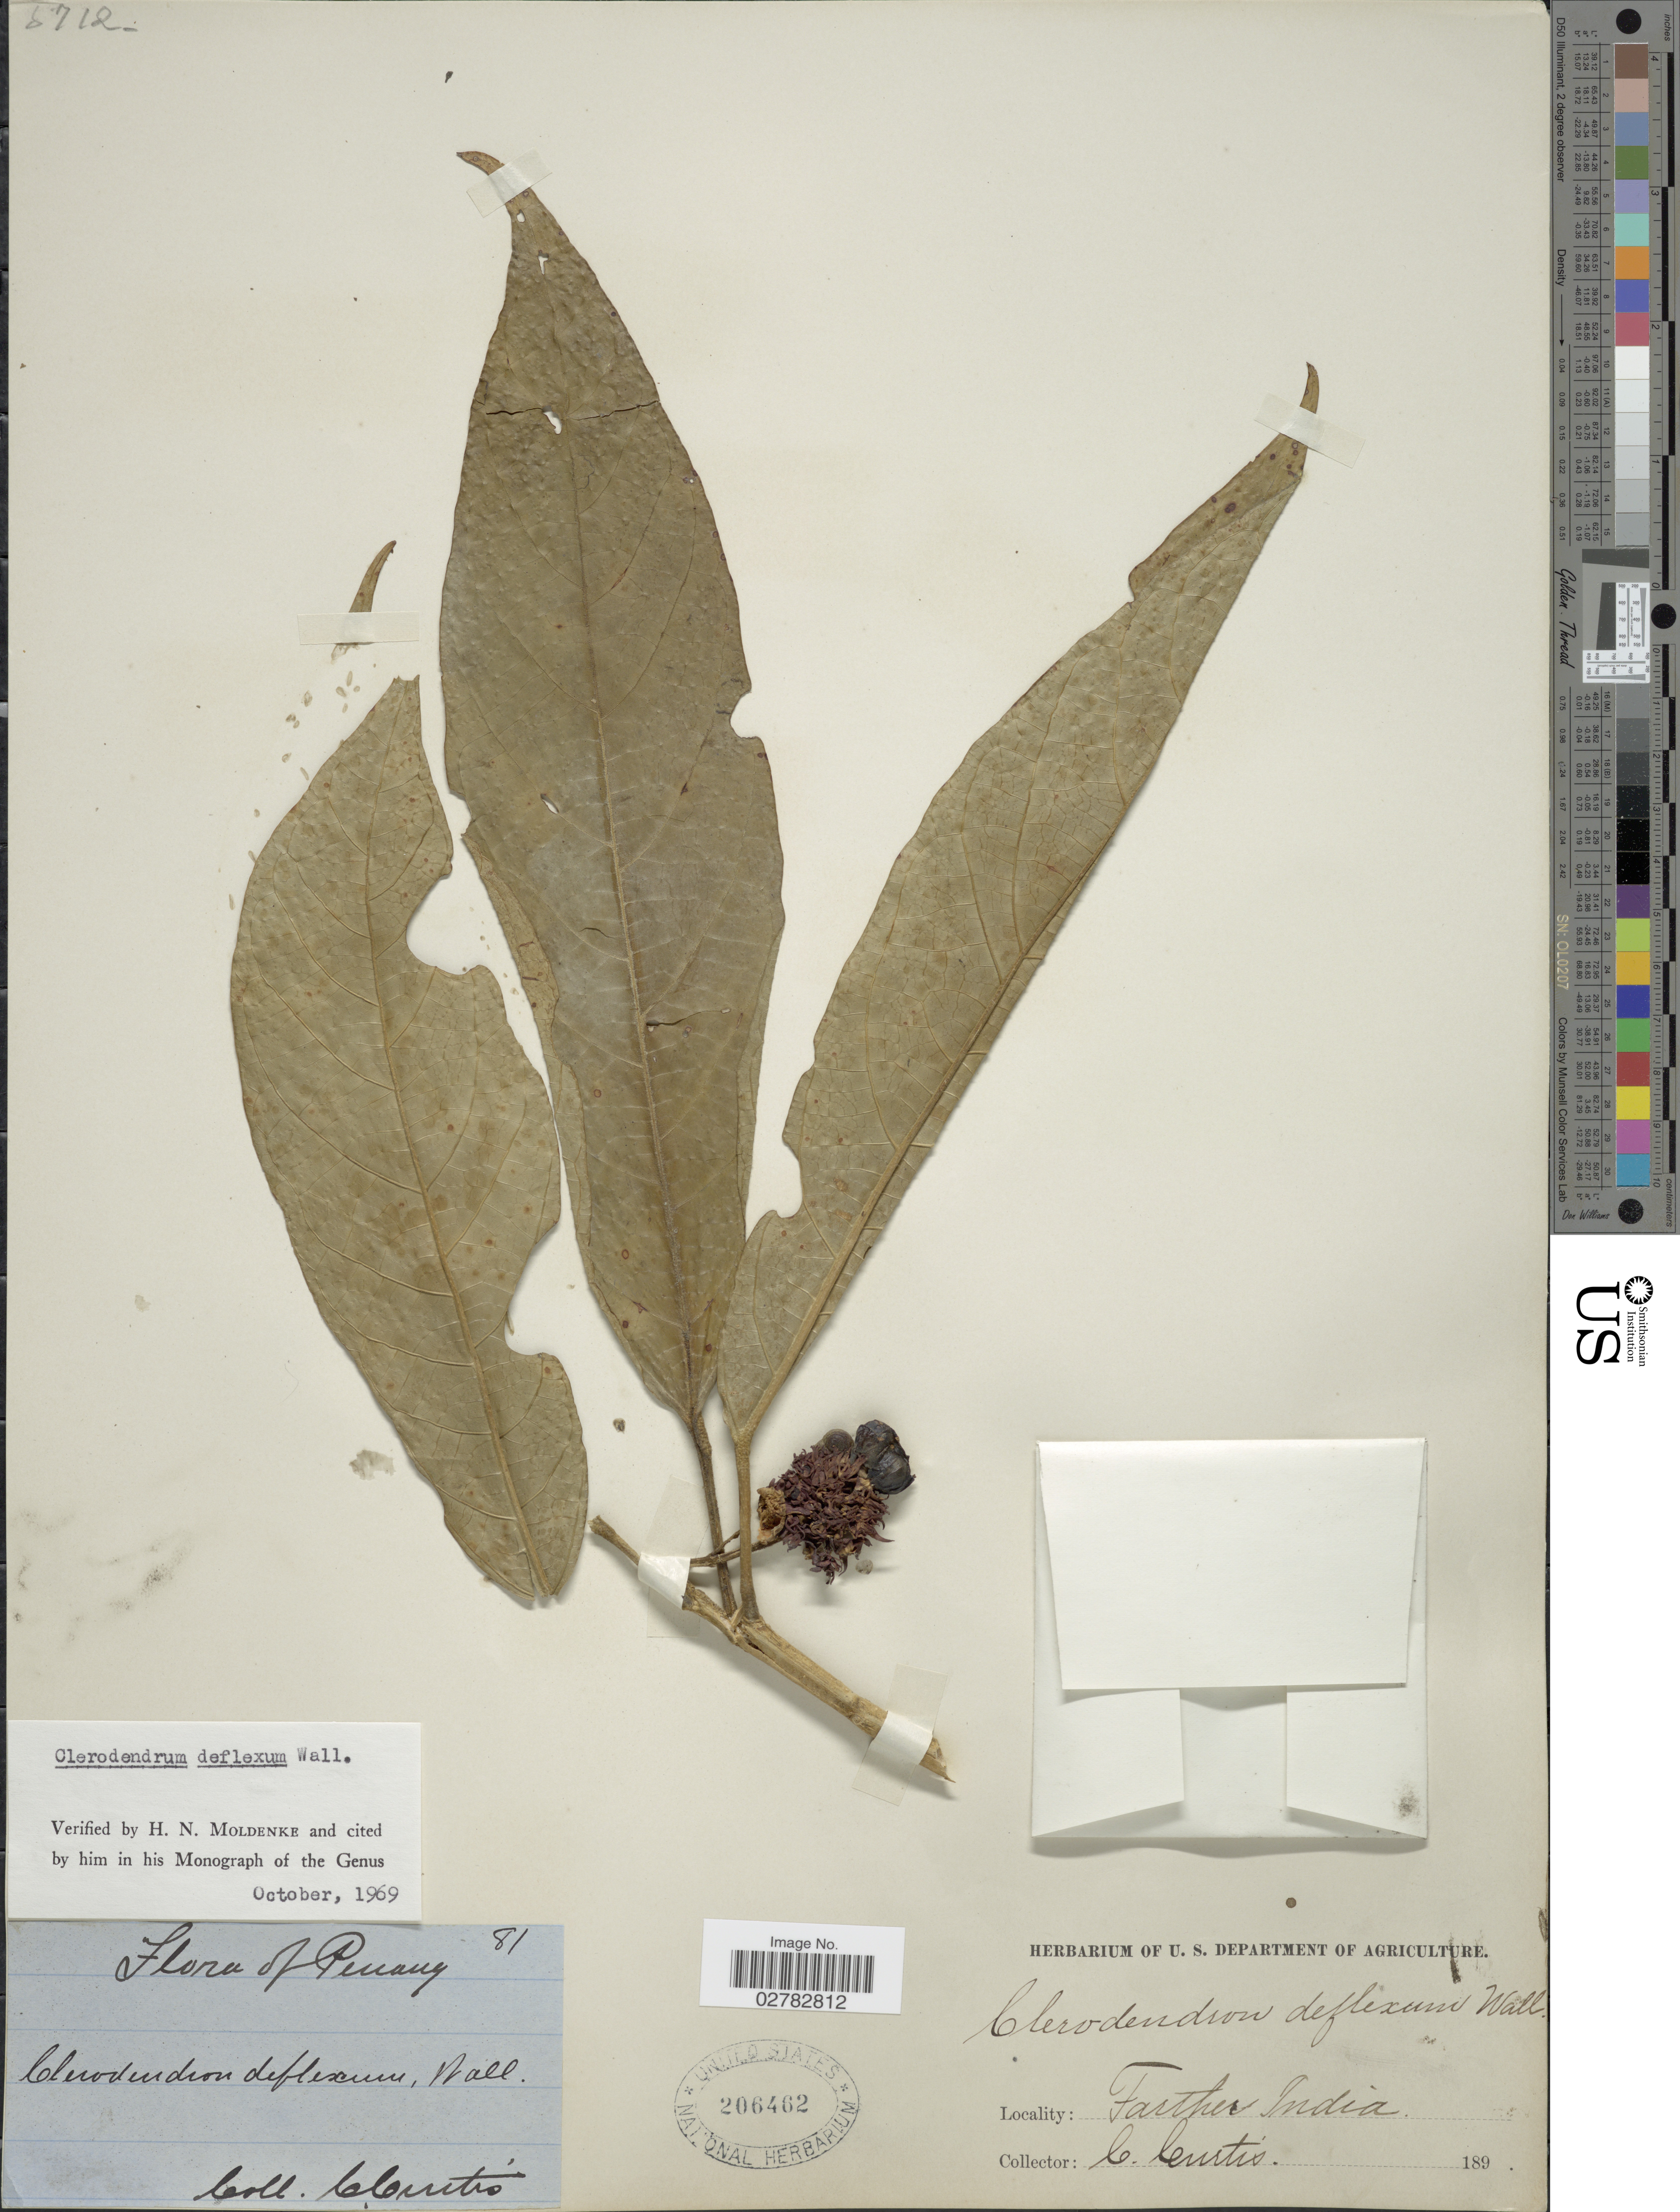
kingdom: Plantae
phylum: Tracheophyta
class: Magnoliopsida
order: Lamiales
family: Lamiaceae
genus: Clerodendrum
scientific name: Clerodendrum deflexum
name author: Wall.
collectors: C. Curtis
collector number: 81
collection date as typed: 189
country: Malaysia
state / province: Pinang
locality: Farther India.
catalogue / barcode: US 206462